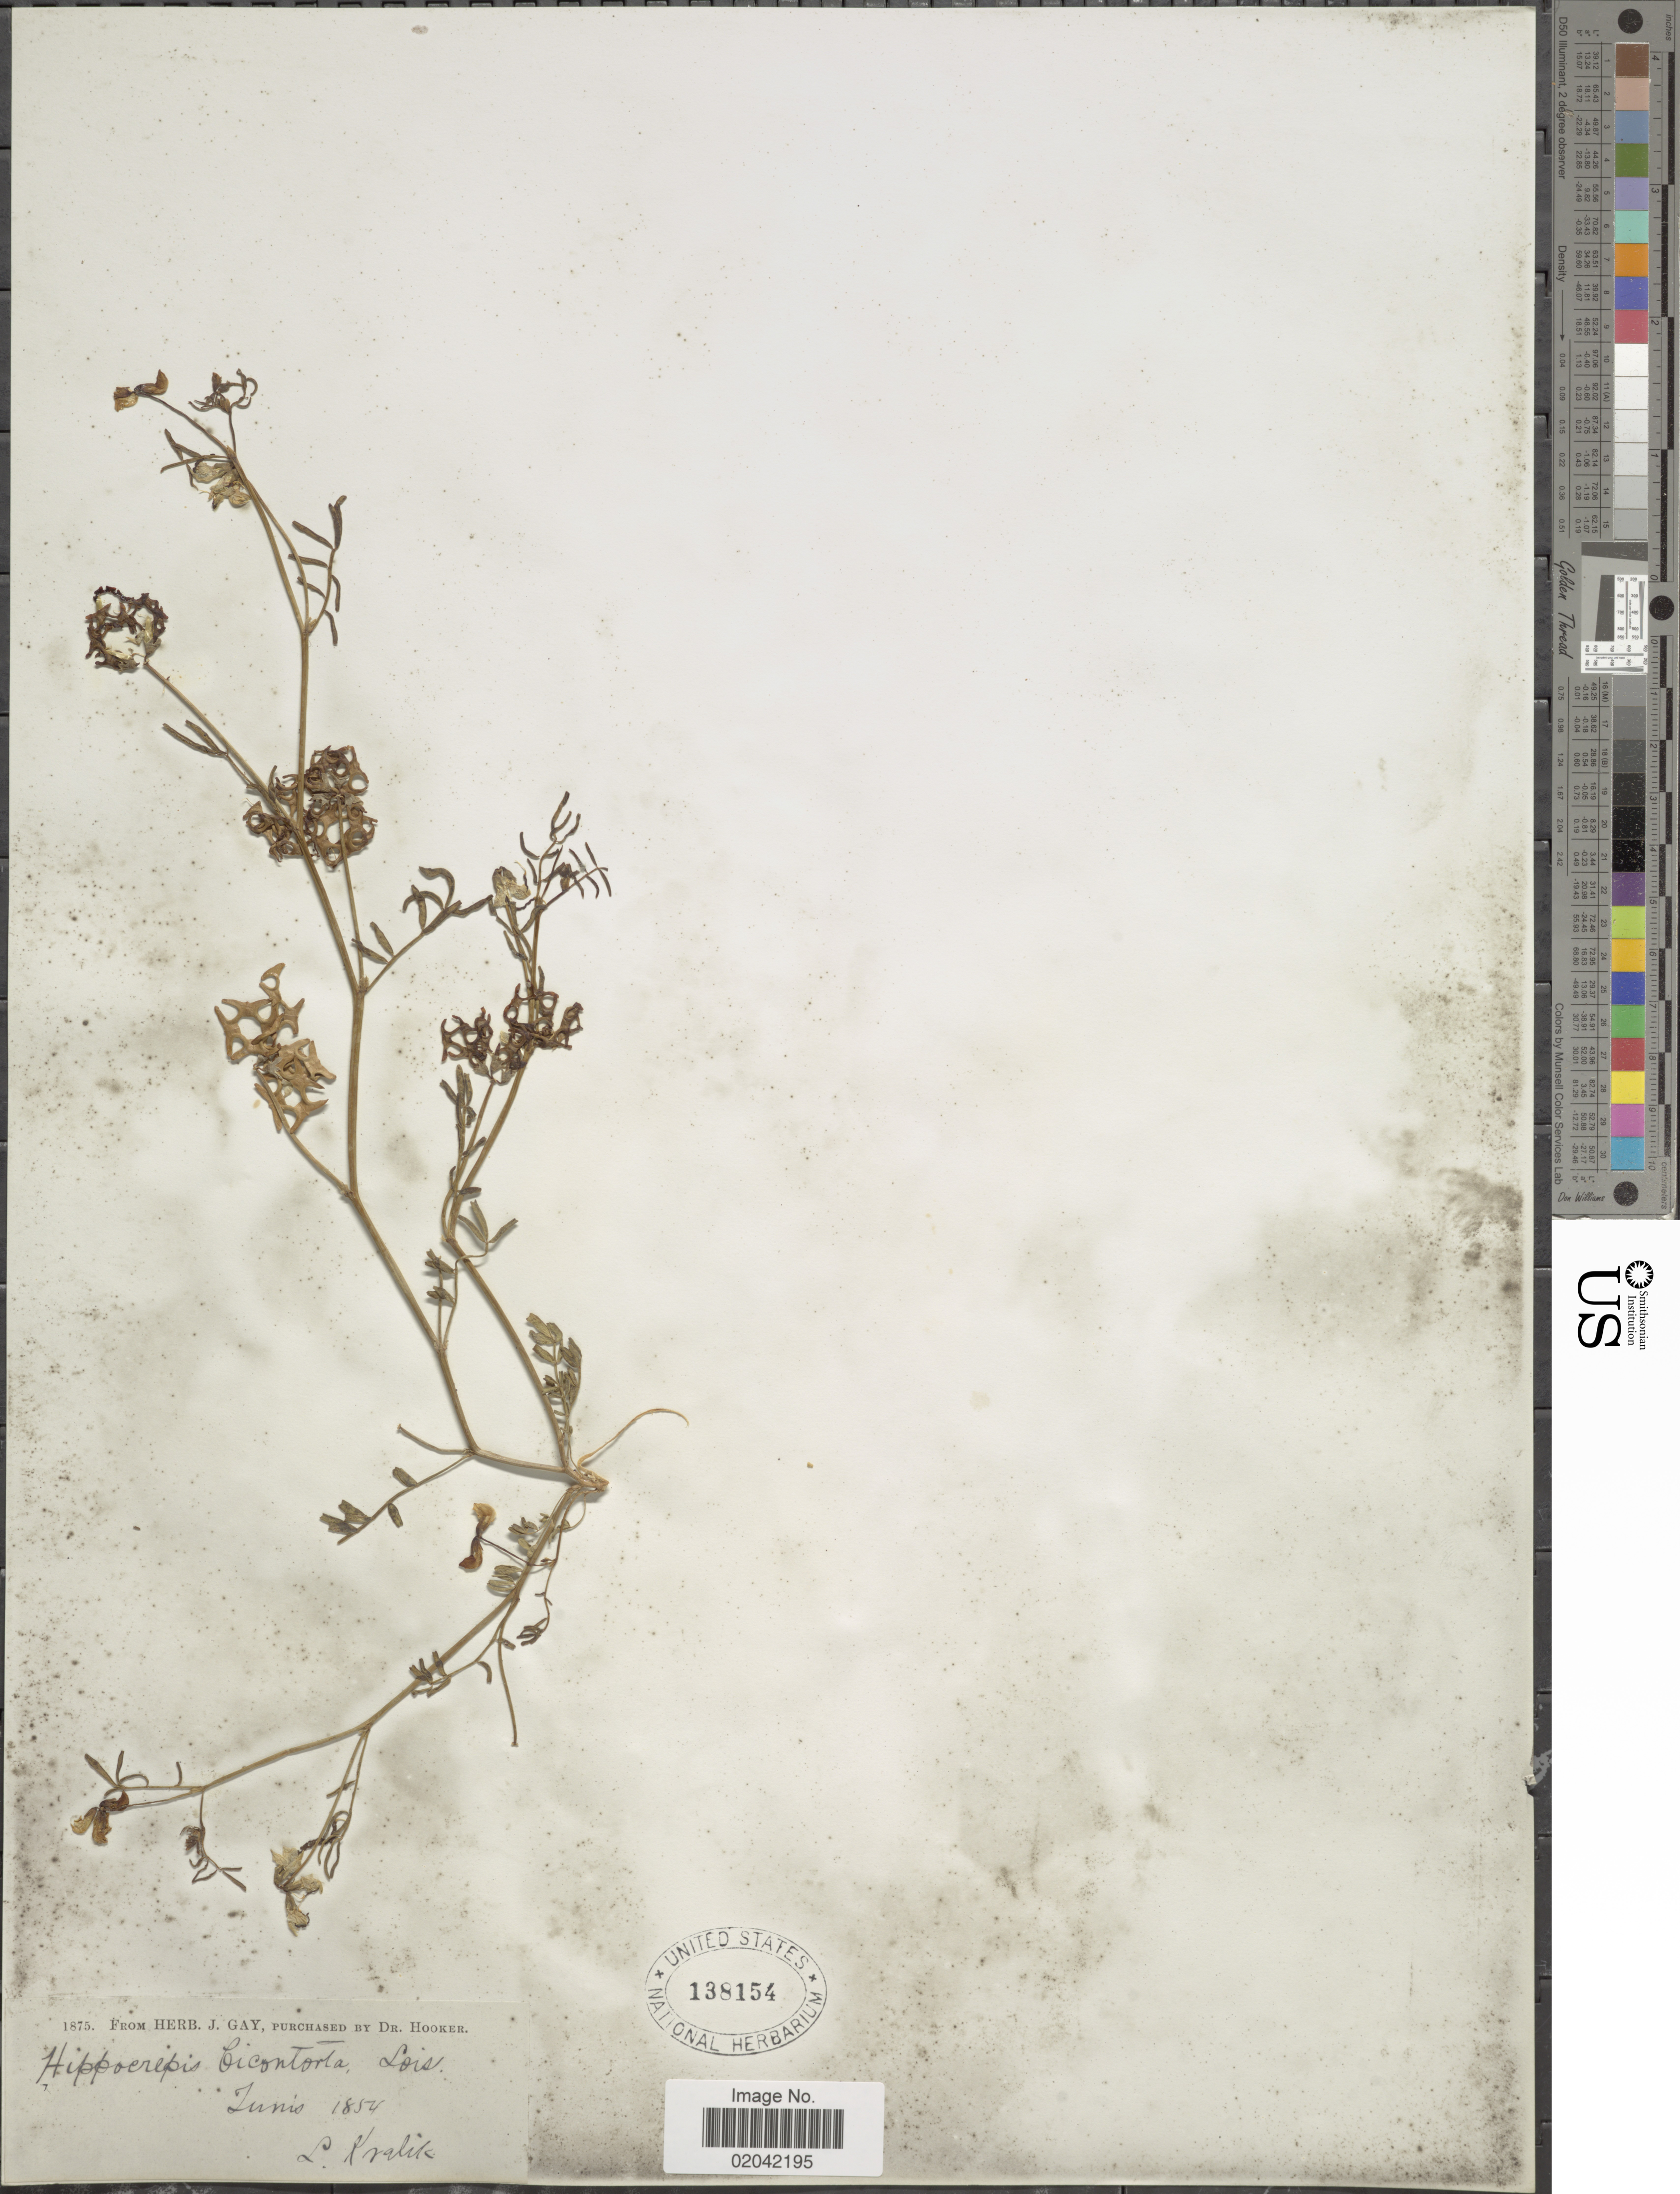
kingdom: Plantae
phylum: Tracheophyta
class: Magnoliopsida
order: Fabales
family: Fabaceae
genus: Hippocrepis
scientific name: Hippocrepis bicontorta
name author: Loisel.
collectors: L. Kralik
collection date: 1854-06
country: Tunisia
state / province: Tunis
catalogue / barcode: US 138154